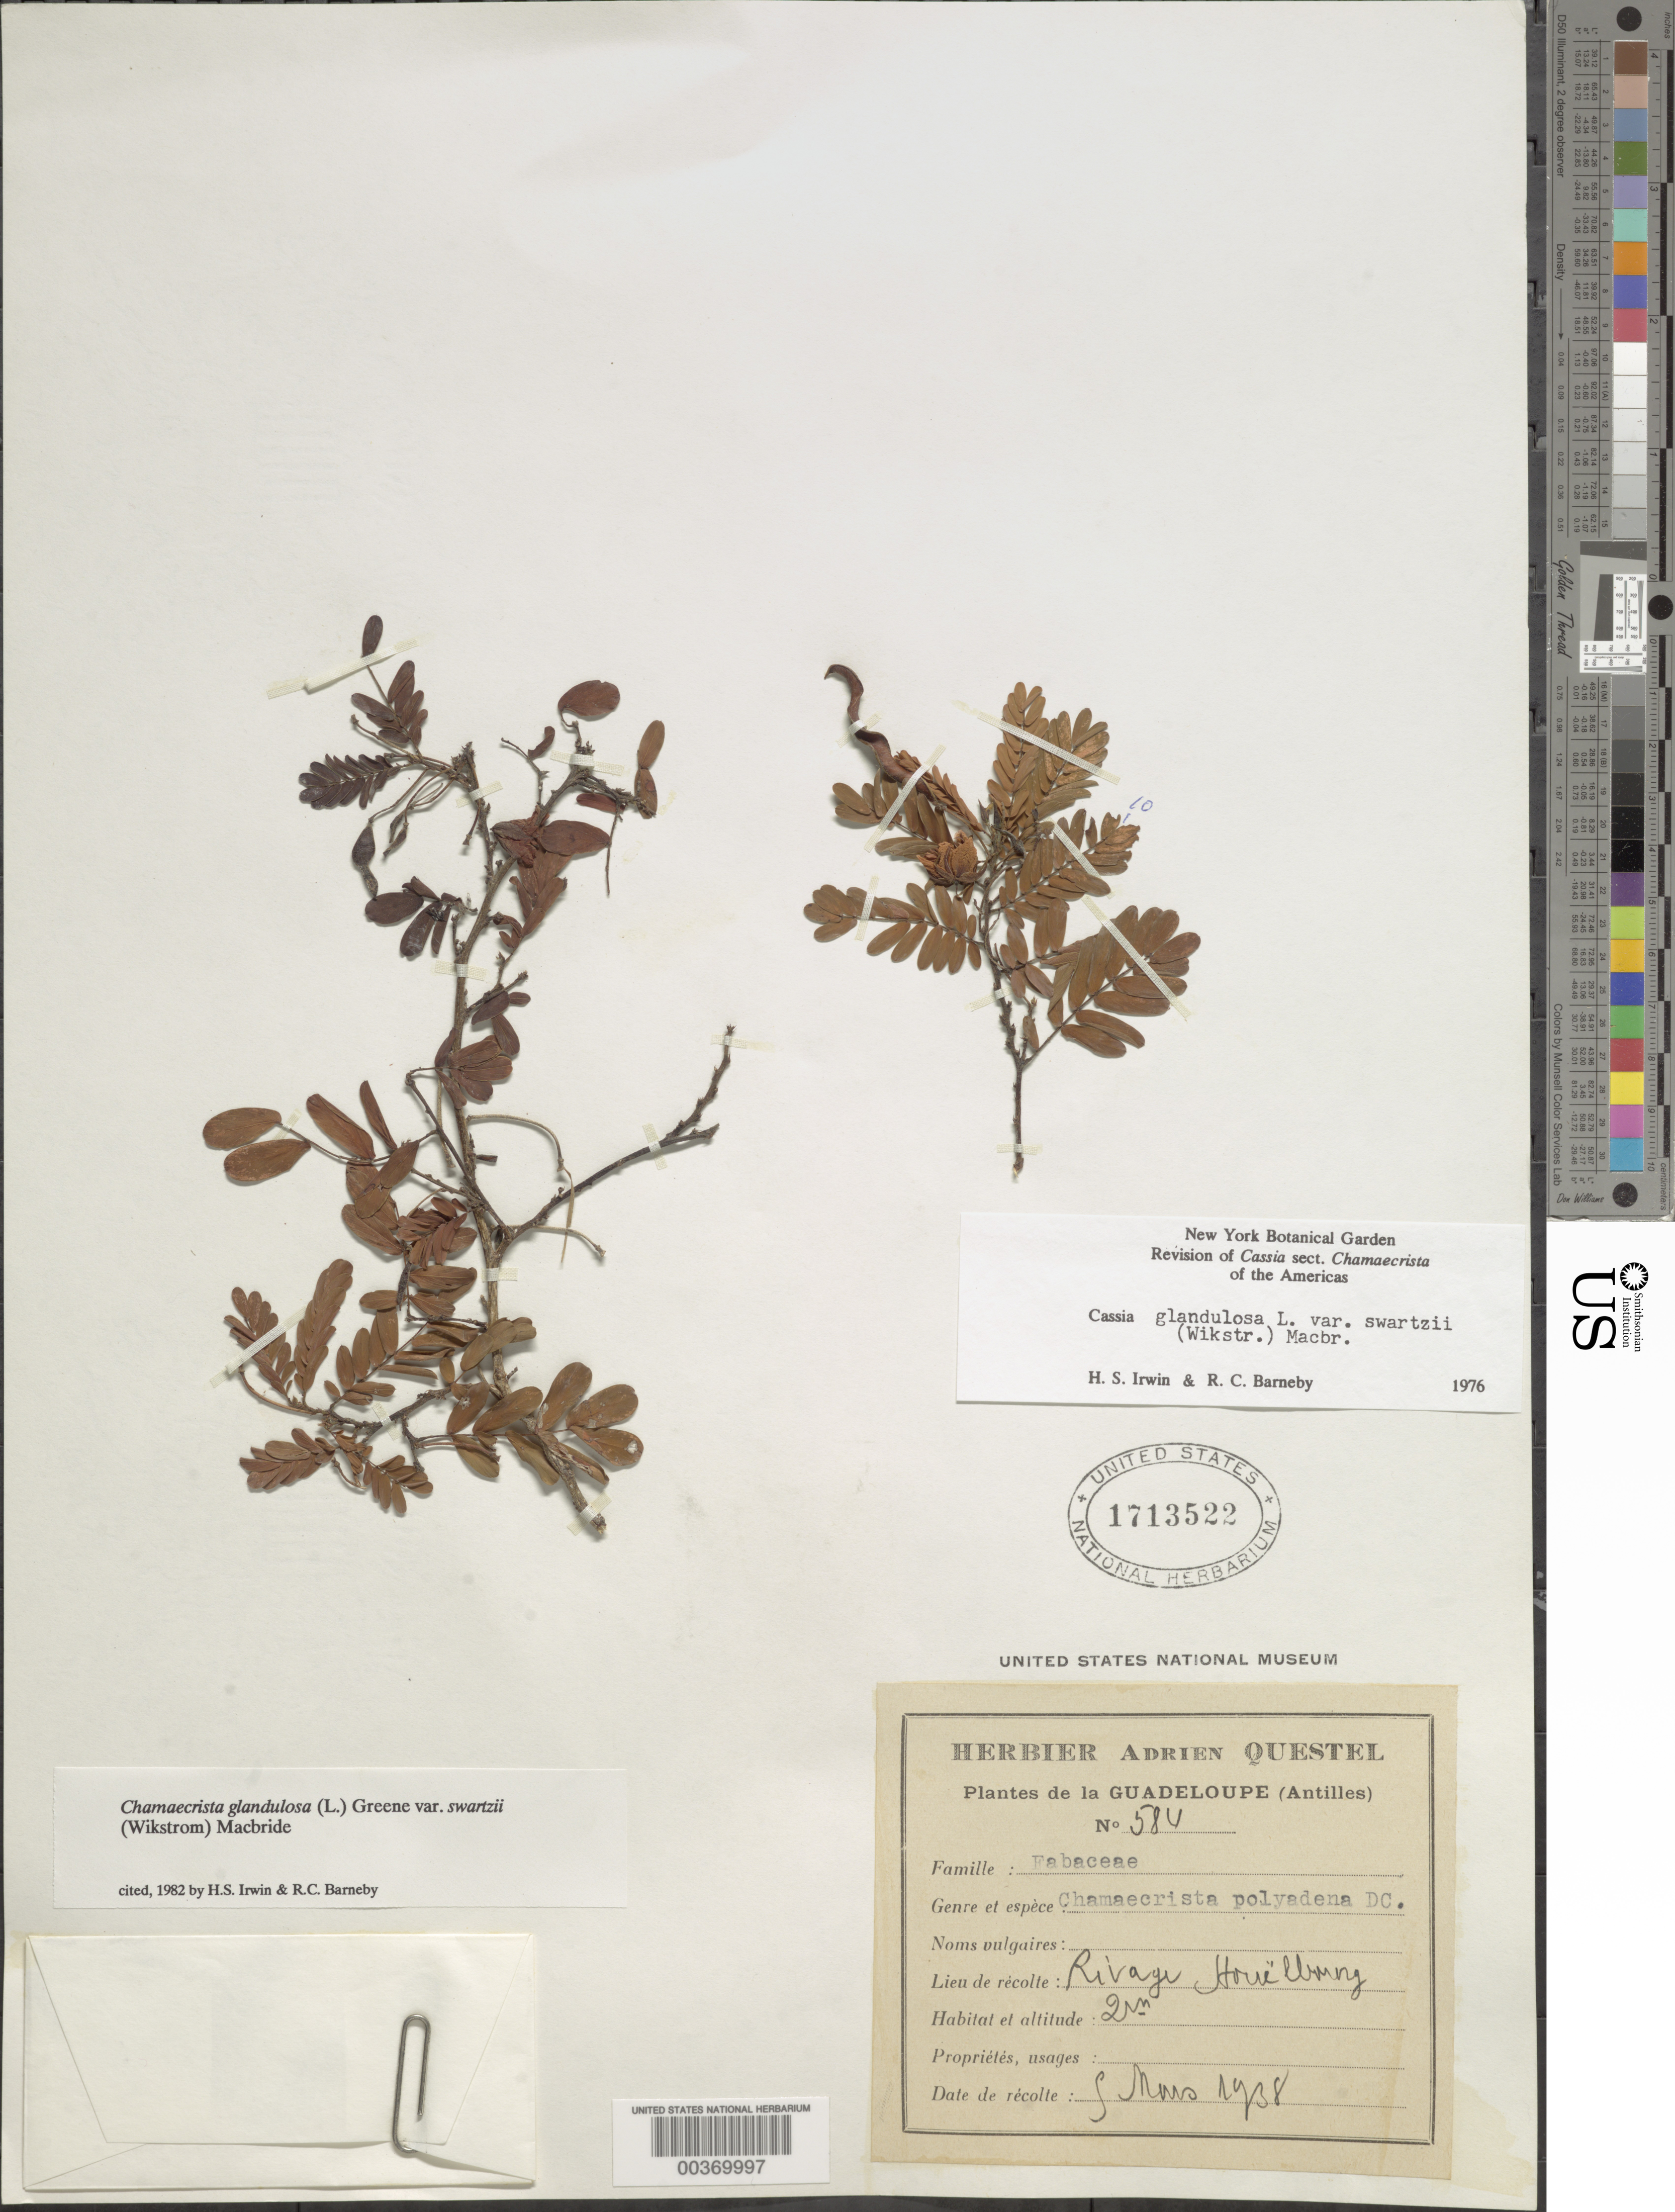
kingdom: Plantae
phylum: Tracheophyta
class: Magnoliopsida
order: Fabales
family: Fabaceae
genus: Chamaecrista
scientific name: Chamaecrista glandulosa var. swartzii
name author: (Wikstr.) H.S. Irwin & Barneby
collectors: A. Questel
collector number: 584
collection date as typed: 05 Mar 1938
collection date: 1938-03-05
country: Guadeloupe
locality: Rivage houelborng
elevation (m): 2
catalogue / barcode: US 1713522